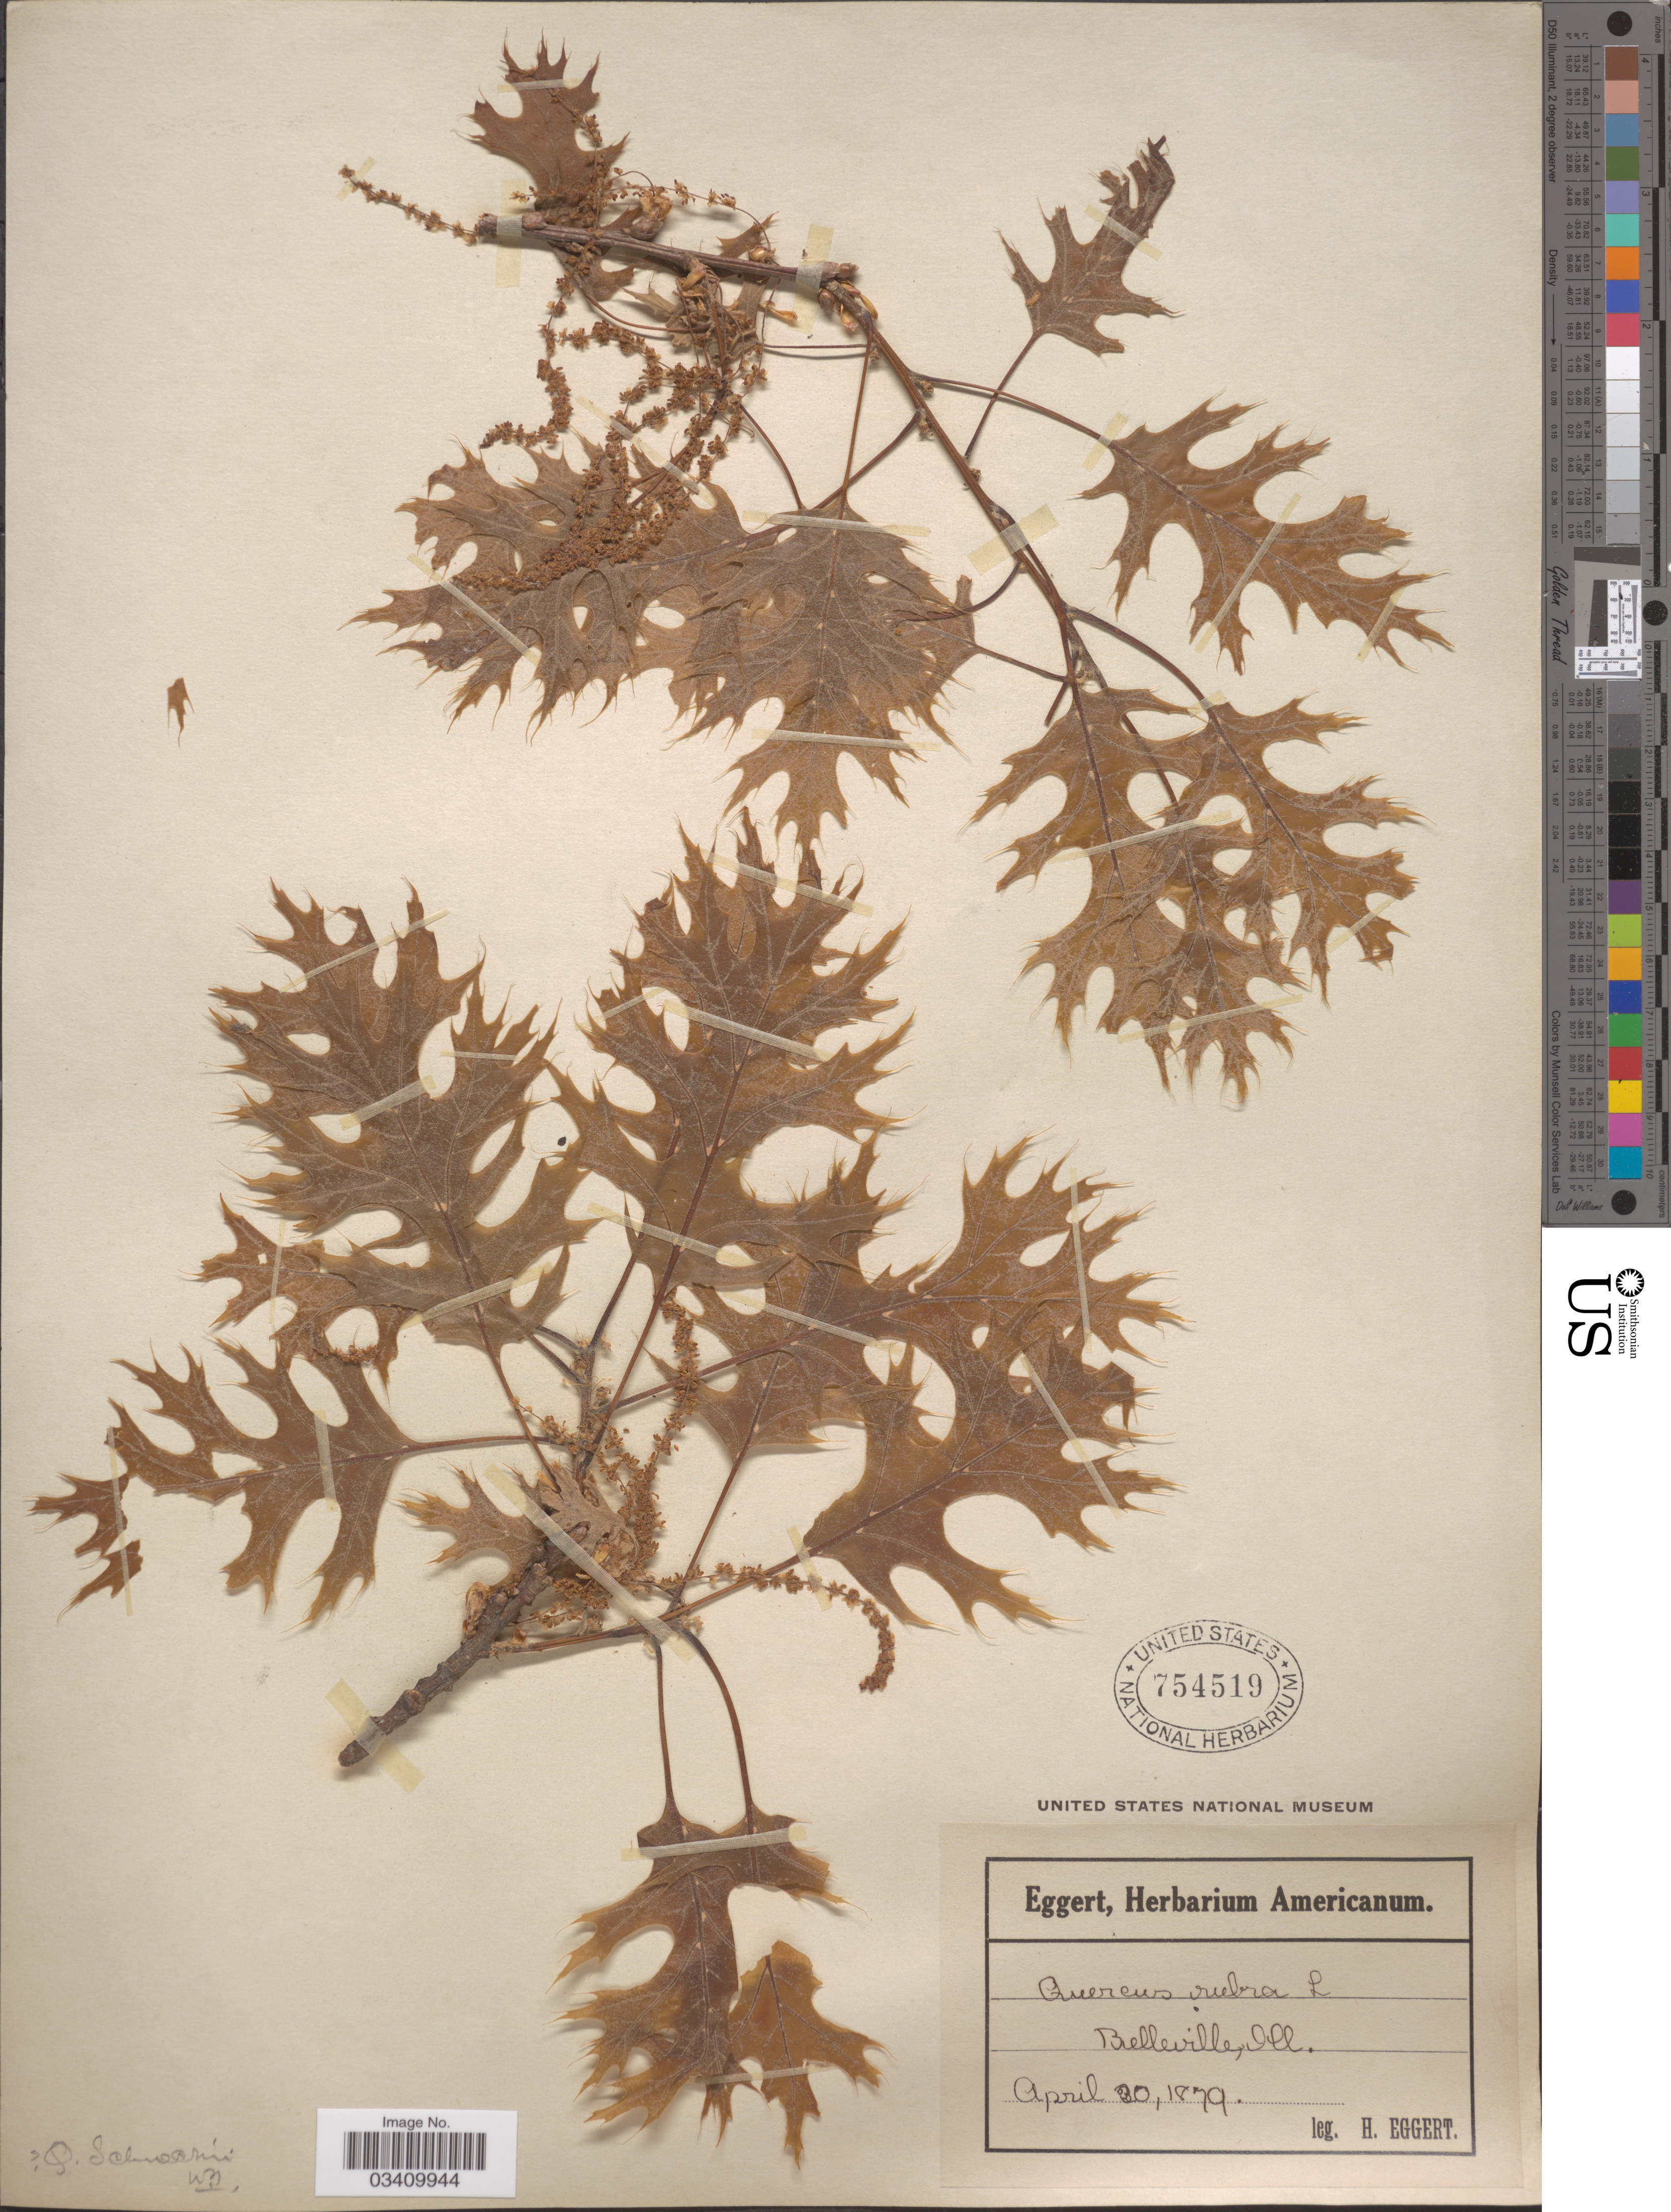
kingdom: Plantae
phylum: Tracheophyta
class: Magnoliopsida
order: Fagales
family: Fagaceae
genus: Quercus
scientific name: Quercus sp.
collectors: H. Eggert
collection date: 1879-04-30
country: United States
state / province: Illinois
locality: Belleville.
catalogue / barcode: US 754519